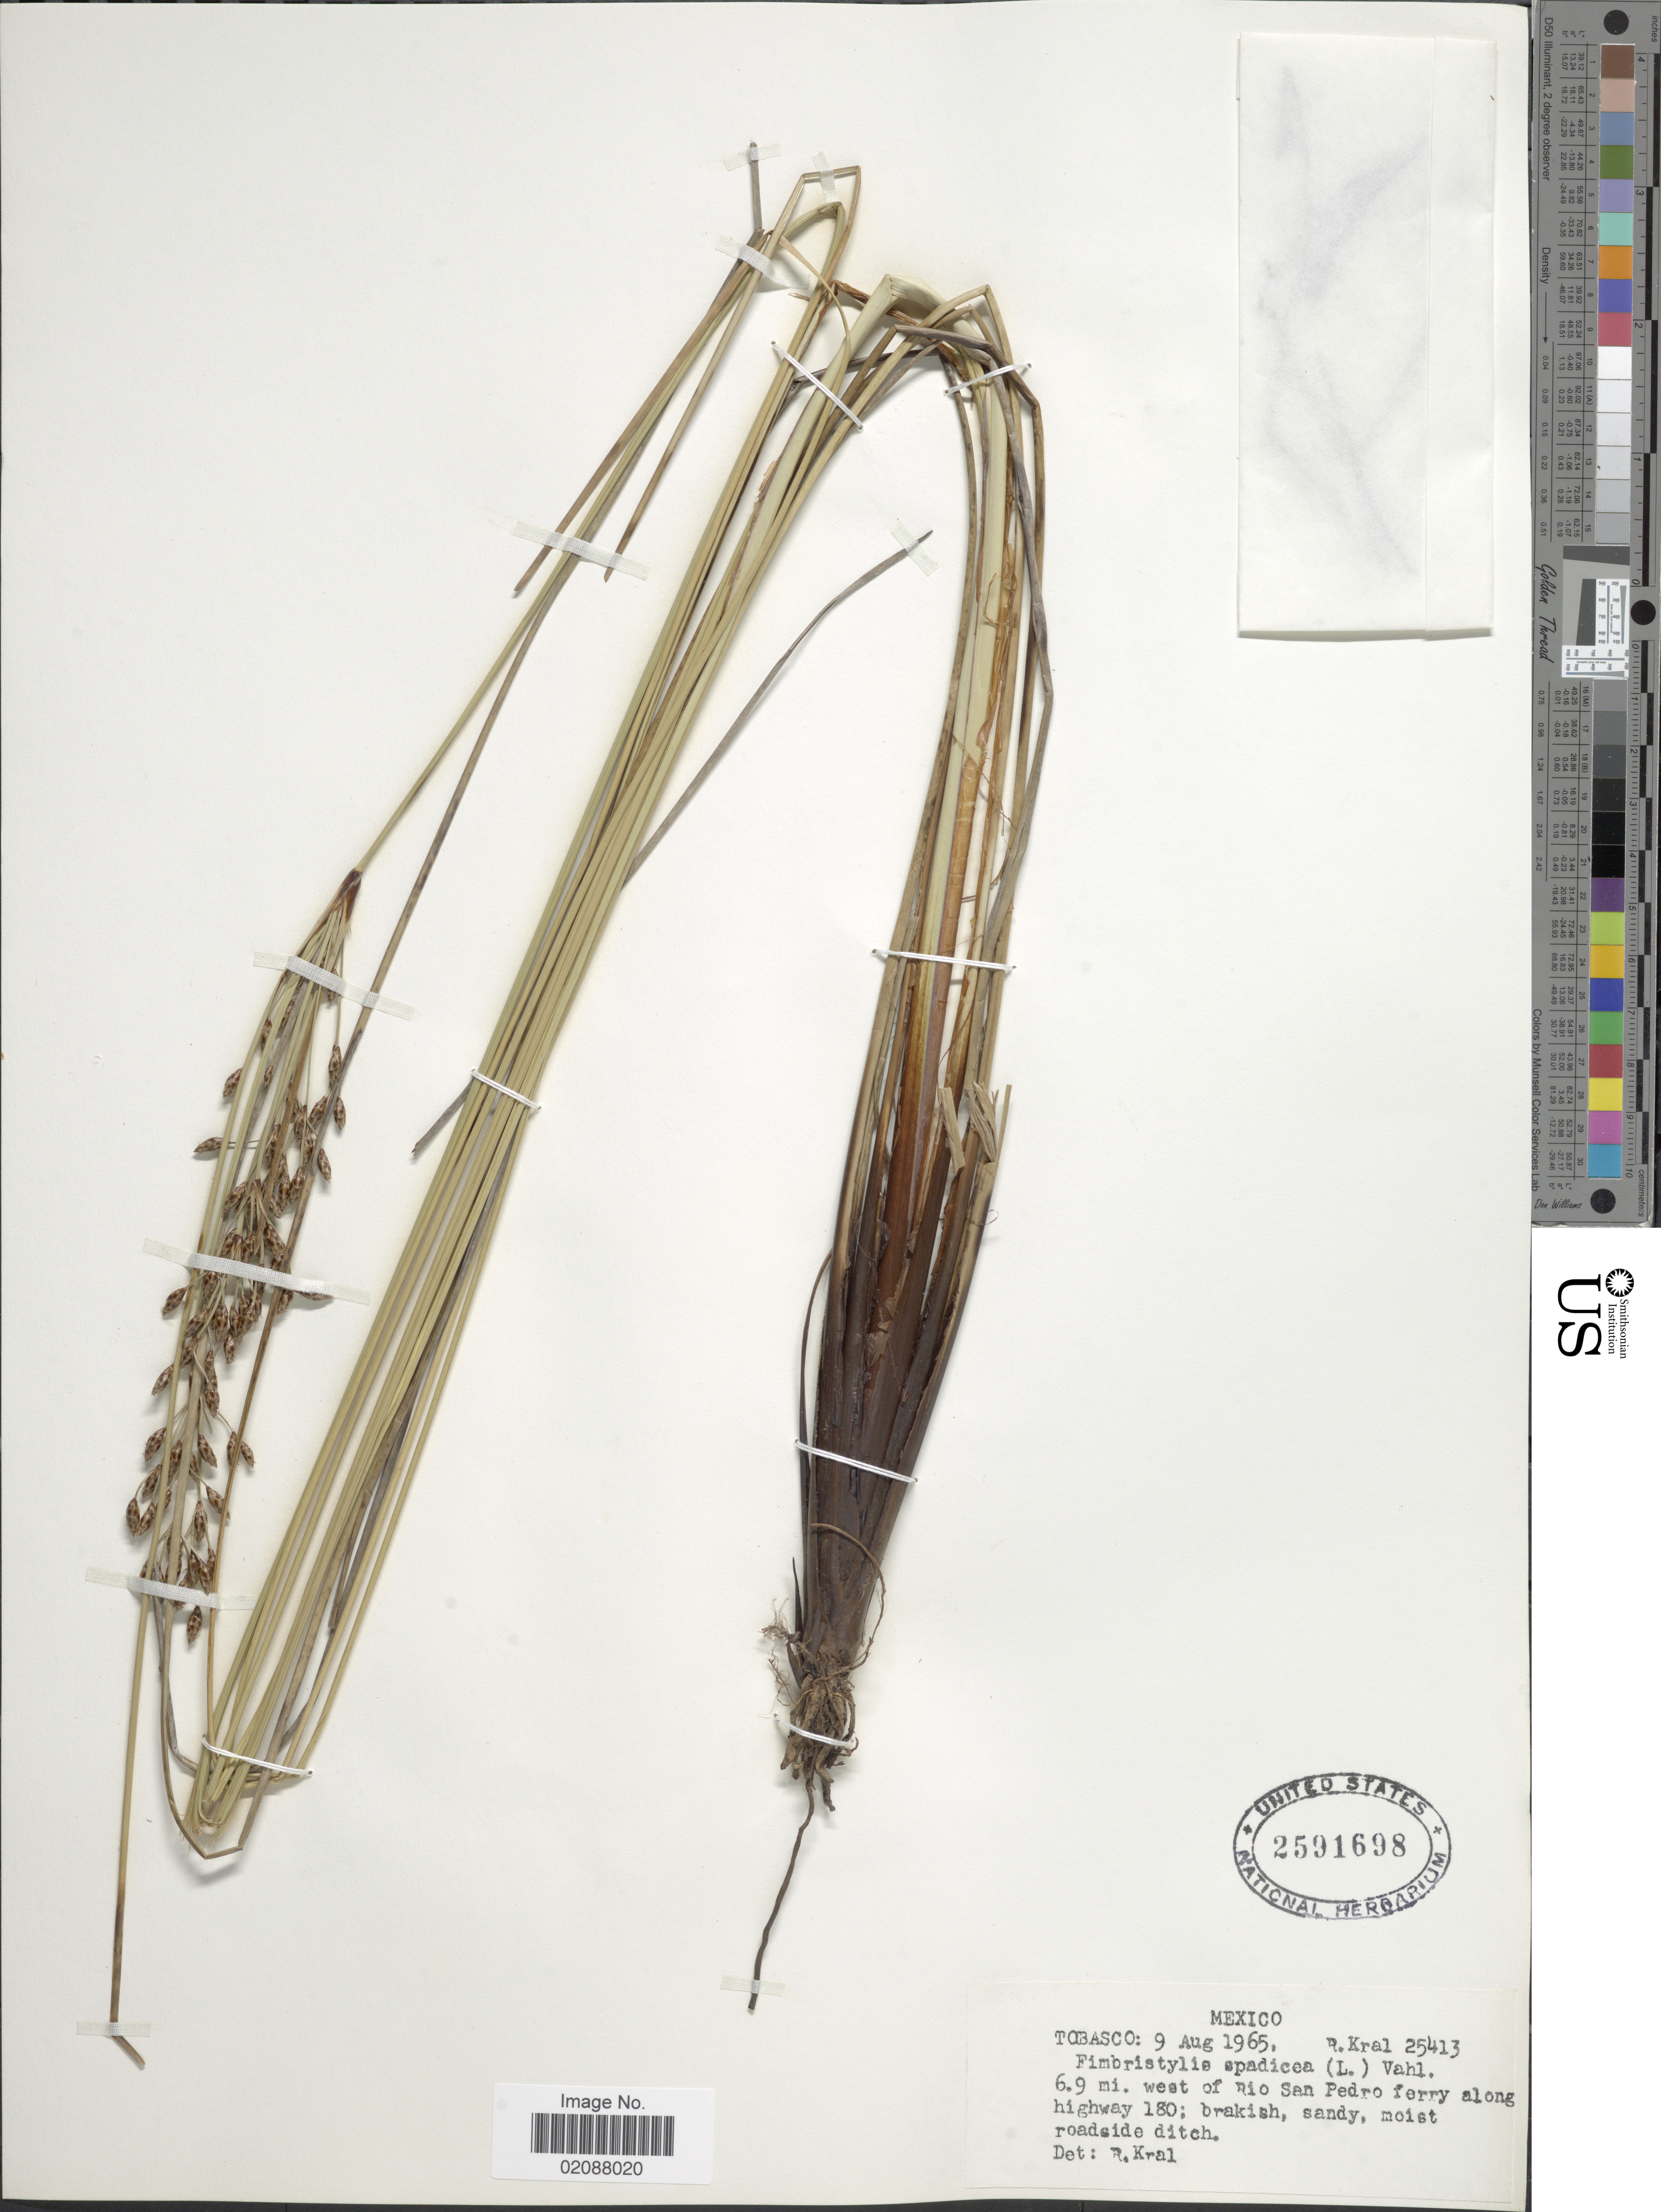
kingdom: Plantae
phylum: Tracheophyta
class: Liliopsida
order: Poales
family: Cyperaceae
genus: Fimbristylis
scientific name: Fimbristylis spadicea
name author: (L.) Vahl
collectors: R. Kral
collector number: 25413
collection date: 1965-08-09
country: Mexico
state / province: Tabasco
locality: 6.9 mi. west of Rio San Pedro ferry along highway 180; moist roadsiide ditch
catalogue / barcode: US 2591698